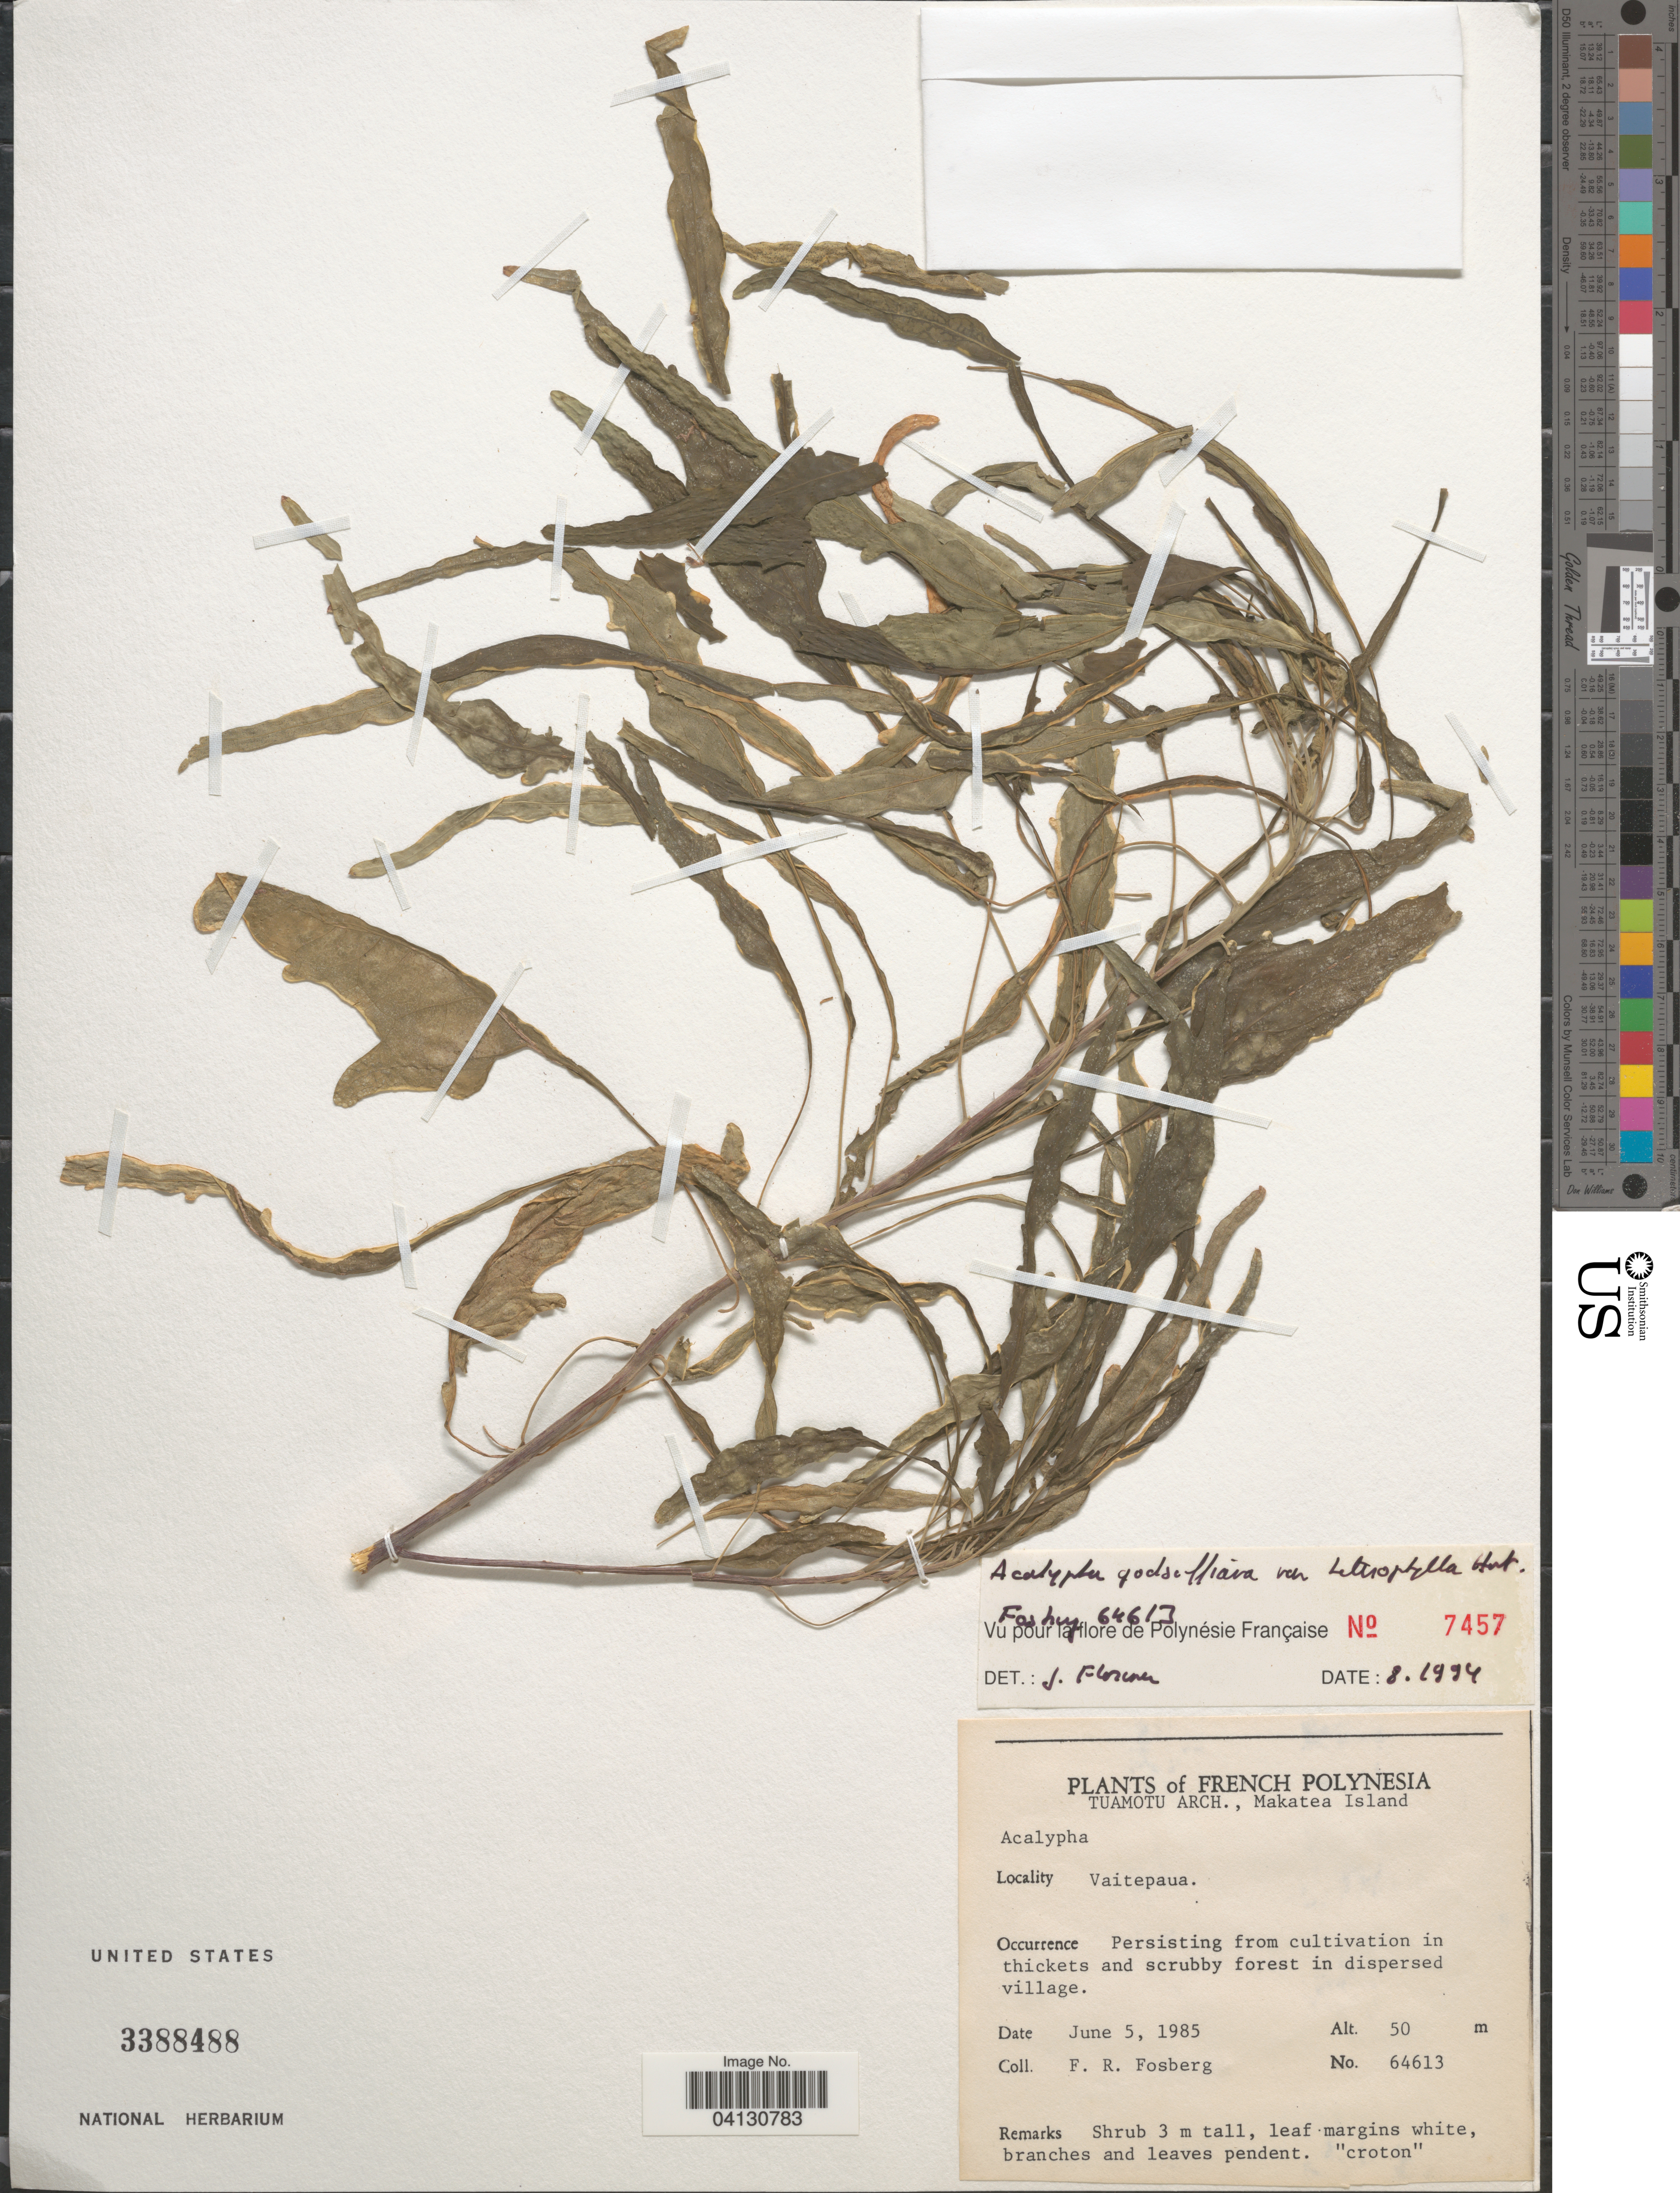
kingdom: Plantae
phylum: Tracheophyta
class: Magnoliopsida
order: Malpighiales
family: Euphorbiaceae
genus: Acalypha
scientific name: Acalypha godseffiana var. heterophylla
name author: L.H. Bailey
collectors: F. R. Fosberg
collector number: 64613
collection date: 1985-06-05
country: French Polynesia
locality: Tuamotu Arch., Makatea Island. Vaitepaua. Persisting from cultivation in thickets and scrubby forest in dispersed village.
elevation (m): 50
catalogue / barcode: US 3388488